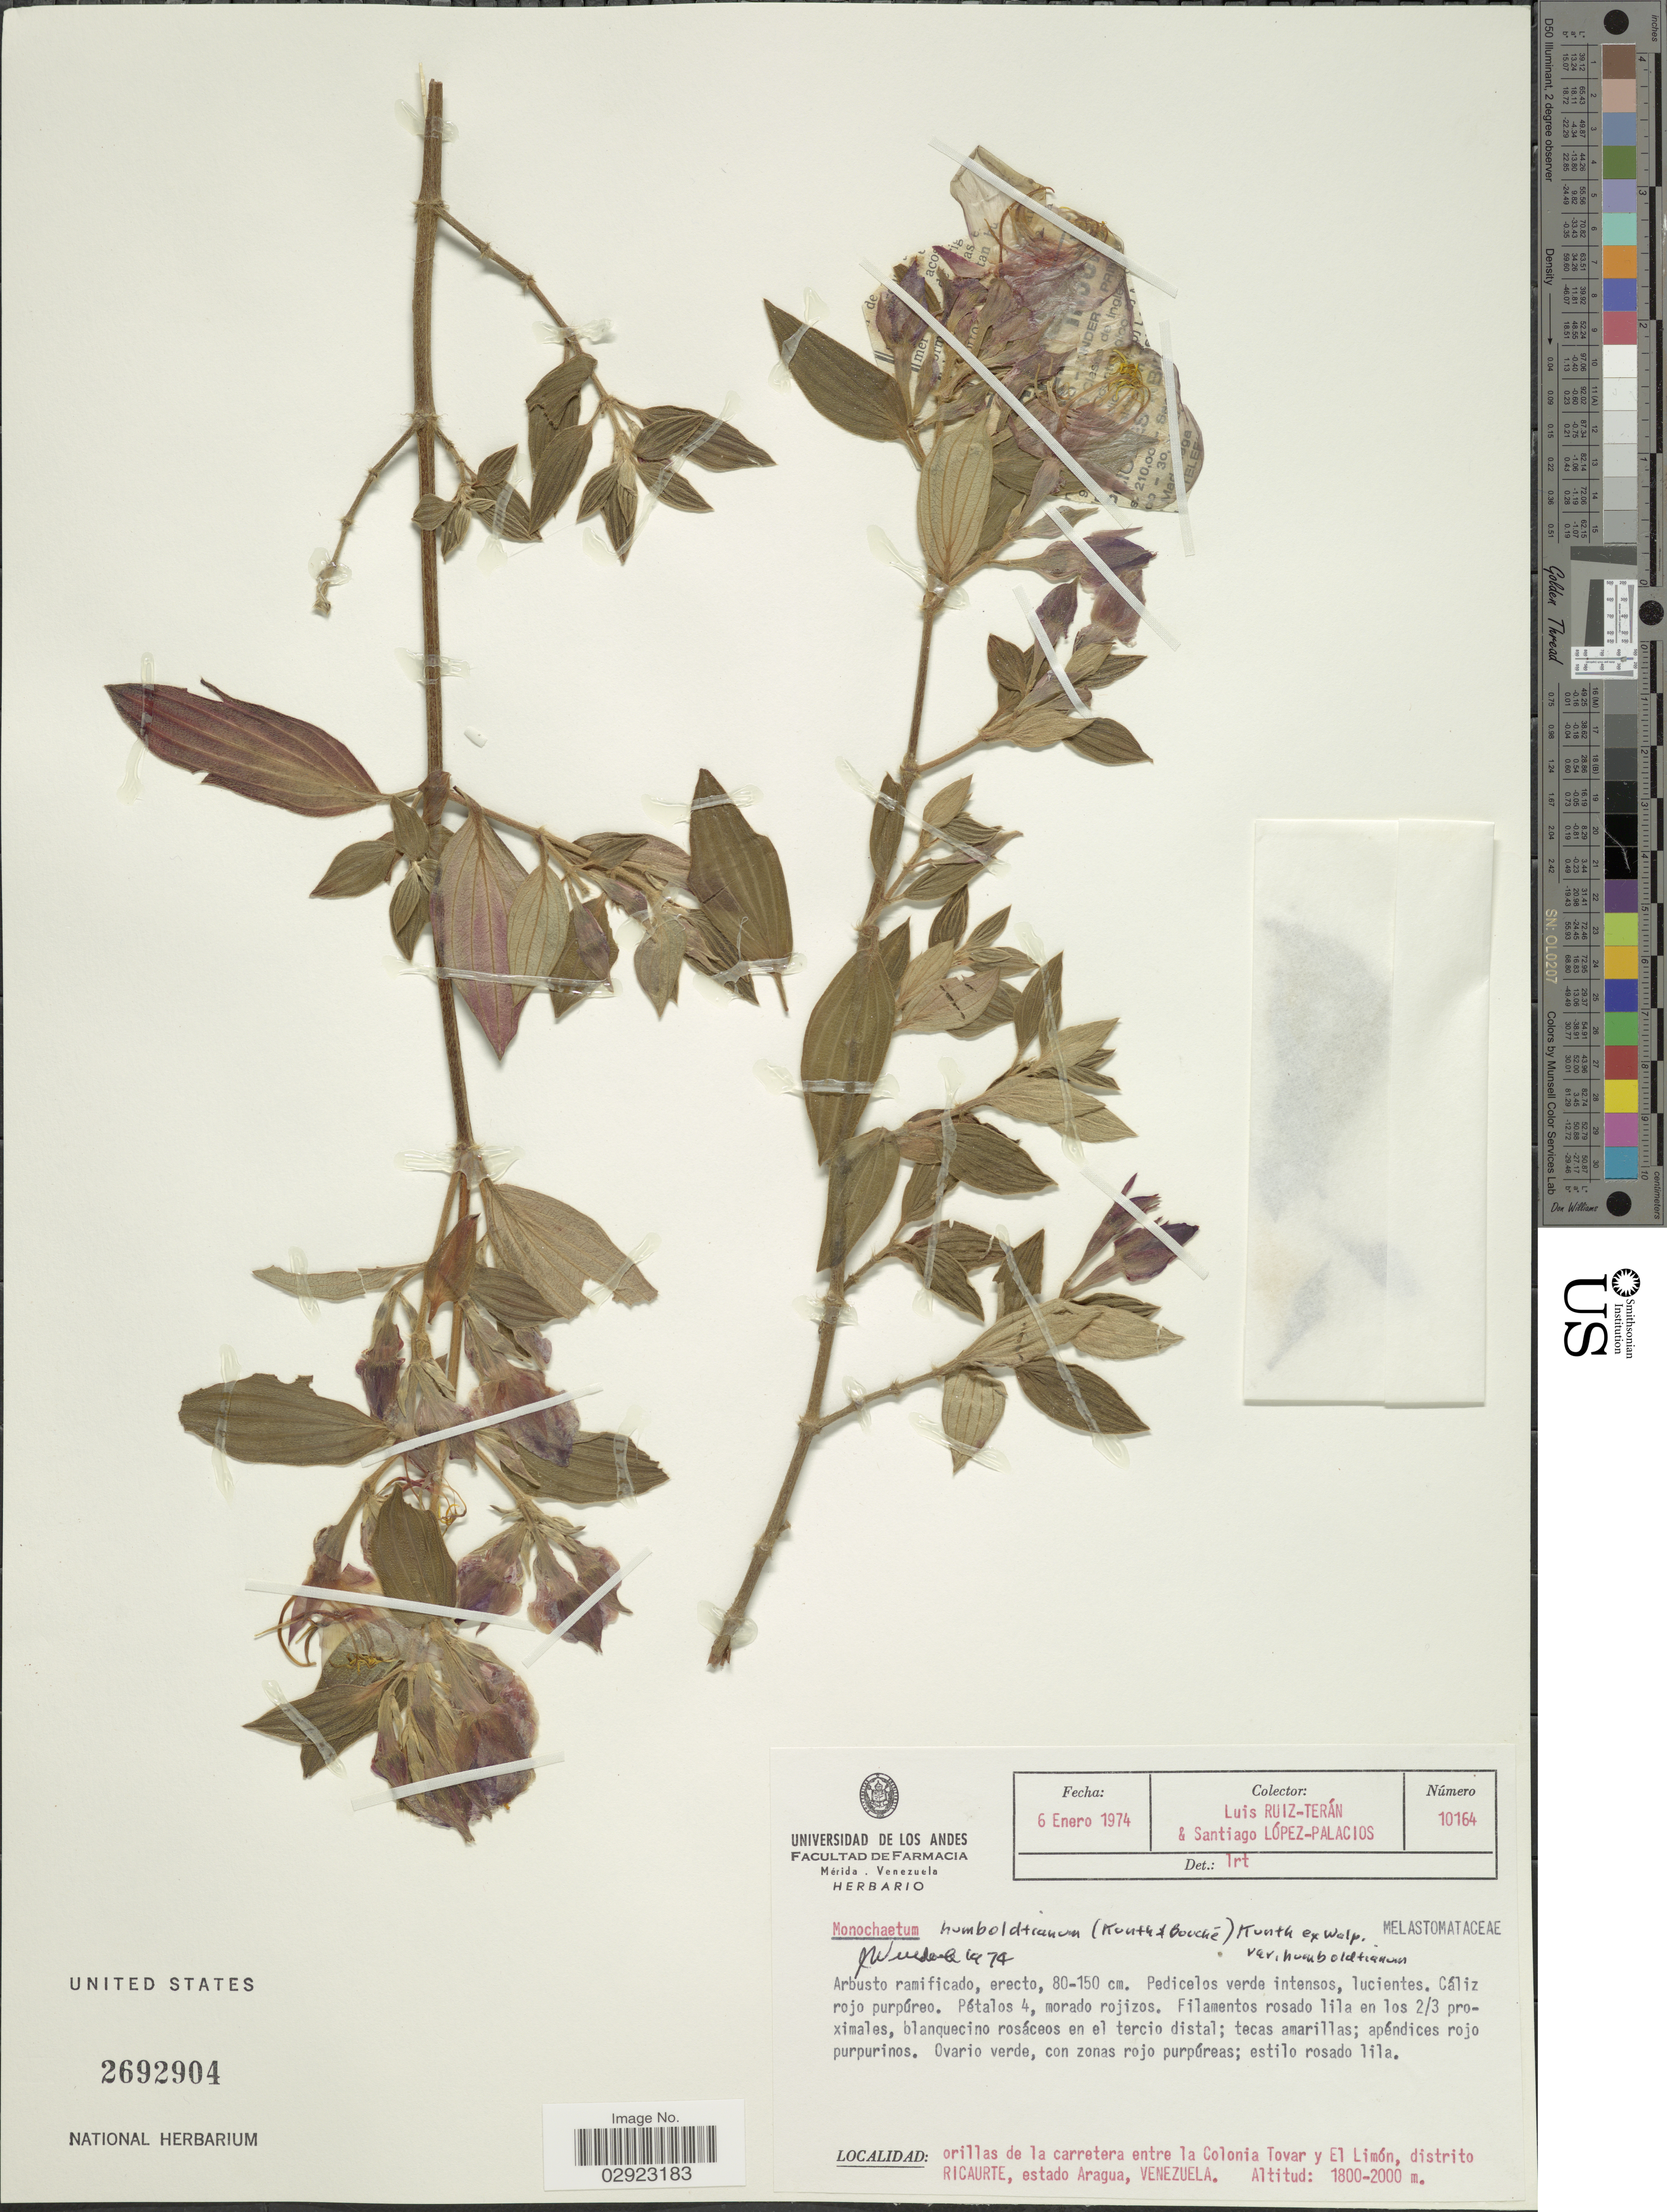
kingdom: Plantae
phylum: Tracheophyta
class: Magnoliopsida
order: Myrtales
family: Melastomataceae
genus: Monochaetum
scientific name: Monochaetum humboldtianum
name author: Kunth ex Walp.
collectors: L. Teran & S. López-Palacios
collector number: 10164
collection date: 1974-01-06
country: Venezuela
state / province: Aragua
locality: Orillasde la carretera entre la Colonia Tovar y El Limón, distrito Ricaurte.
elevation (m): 1800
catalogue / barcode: US 2692904